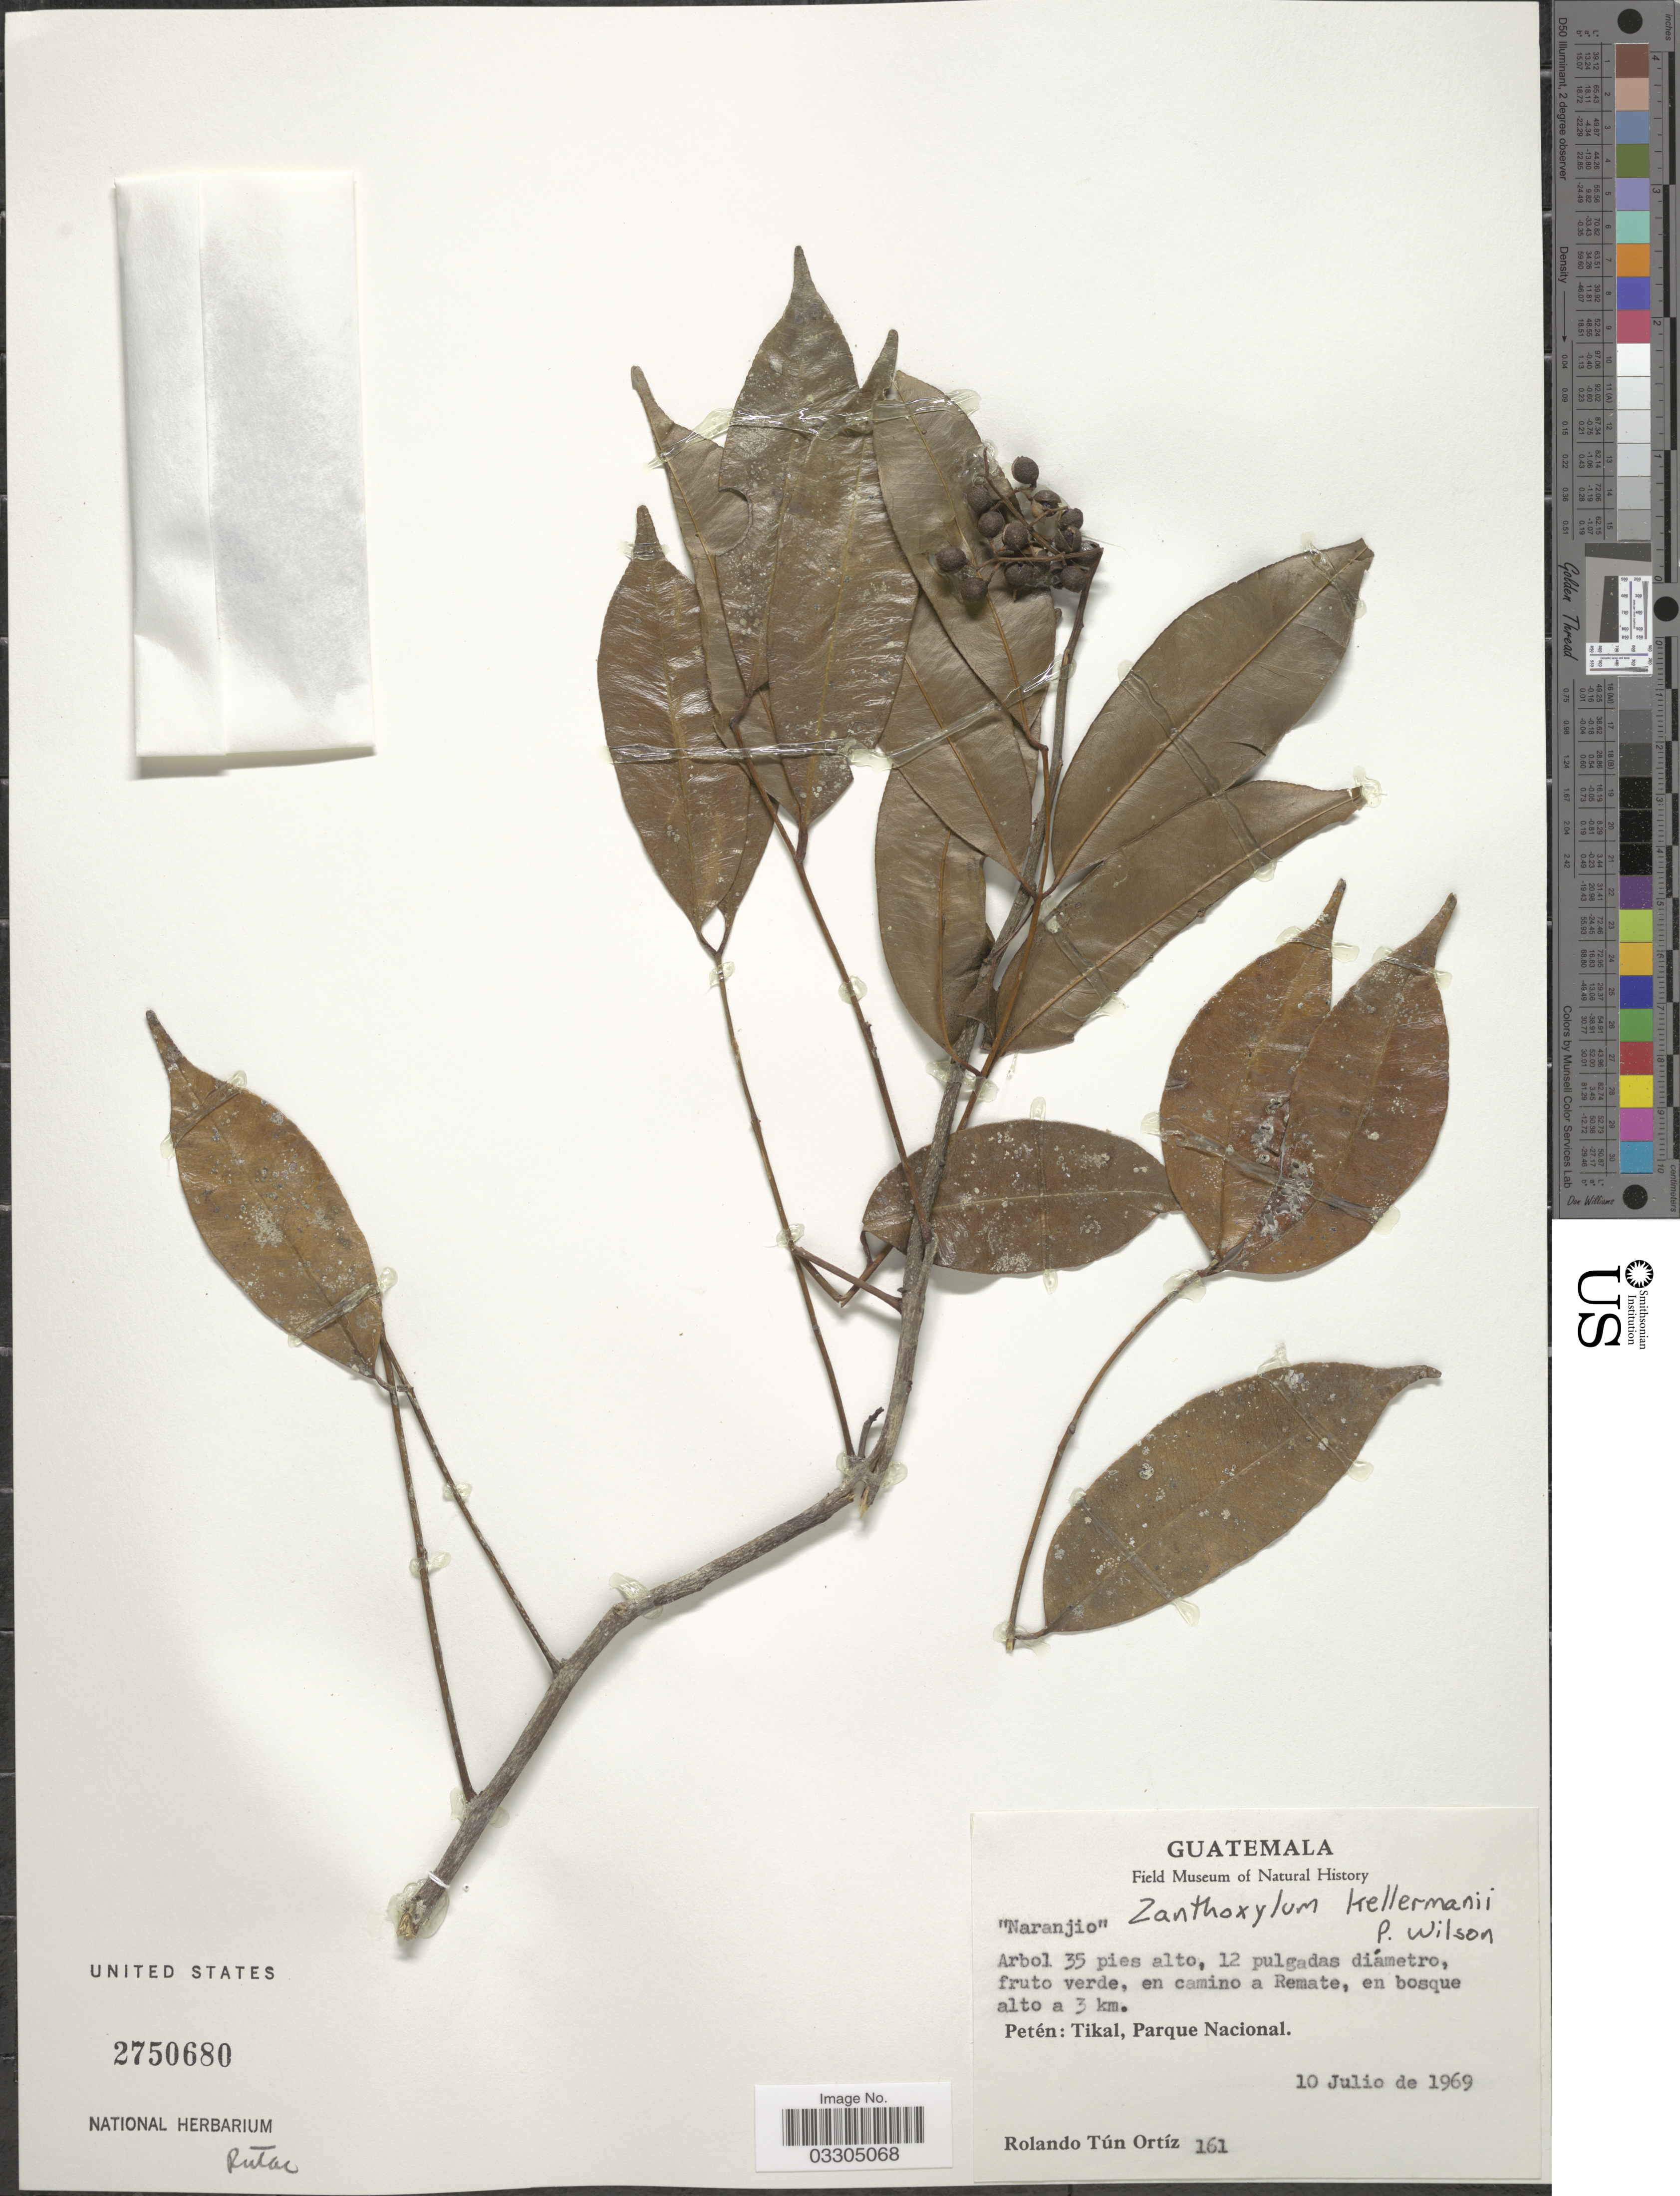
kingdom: Plantae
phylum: Tracheophyta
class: Magnoliopsida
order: Sapindales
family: Rutaceae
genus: Zanthoxylum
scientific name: Zanthoxylum acuminatum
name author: (Sw.) Sw.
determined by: Londoño-Echeverri, Y.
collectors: R. T. Ortíz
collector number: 161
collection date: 1969-07-10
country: Guatemala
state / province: El Petén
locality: En camino a Remate, en bosque alto a 3 km. Petén: Tikal, Parque Nacional.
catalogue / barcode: US 2750680